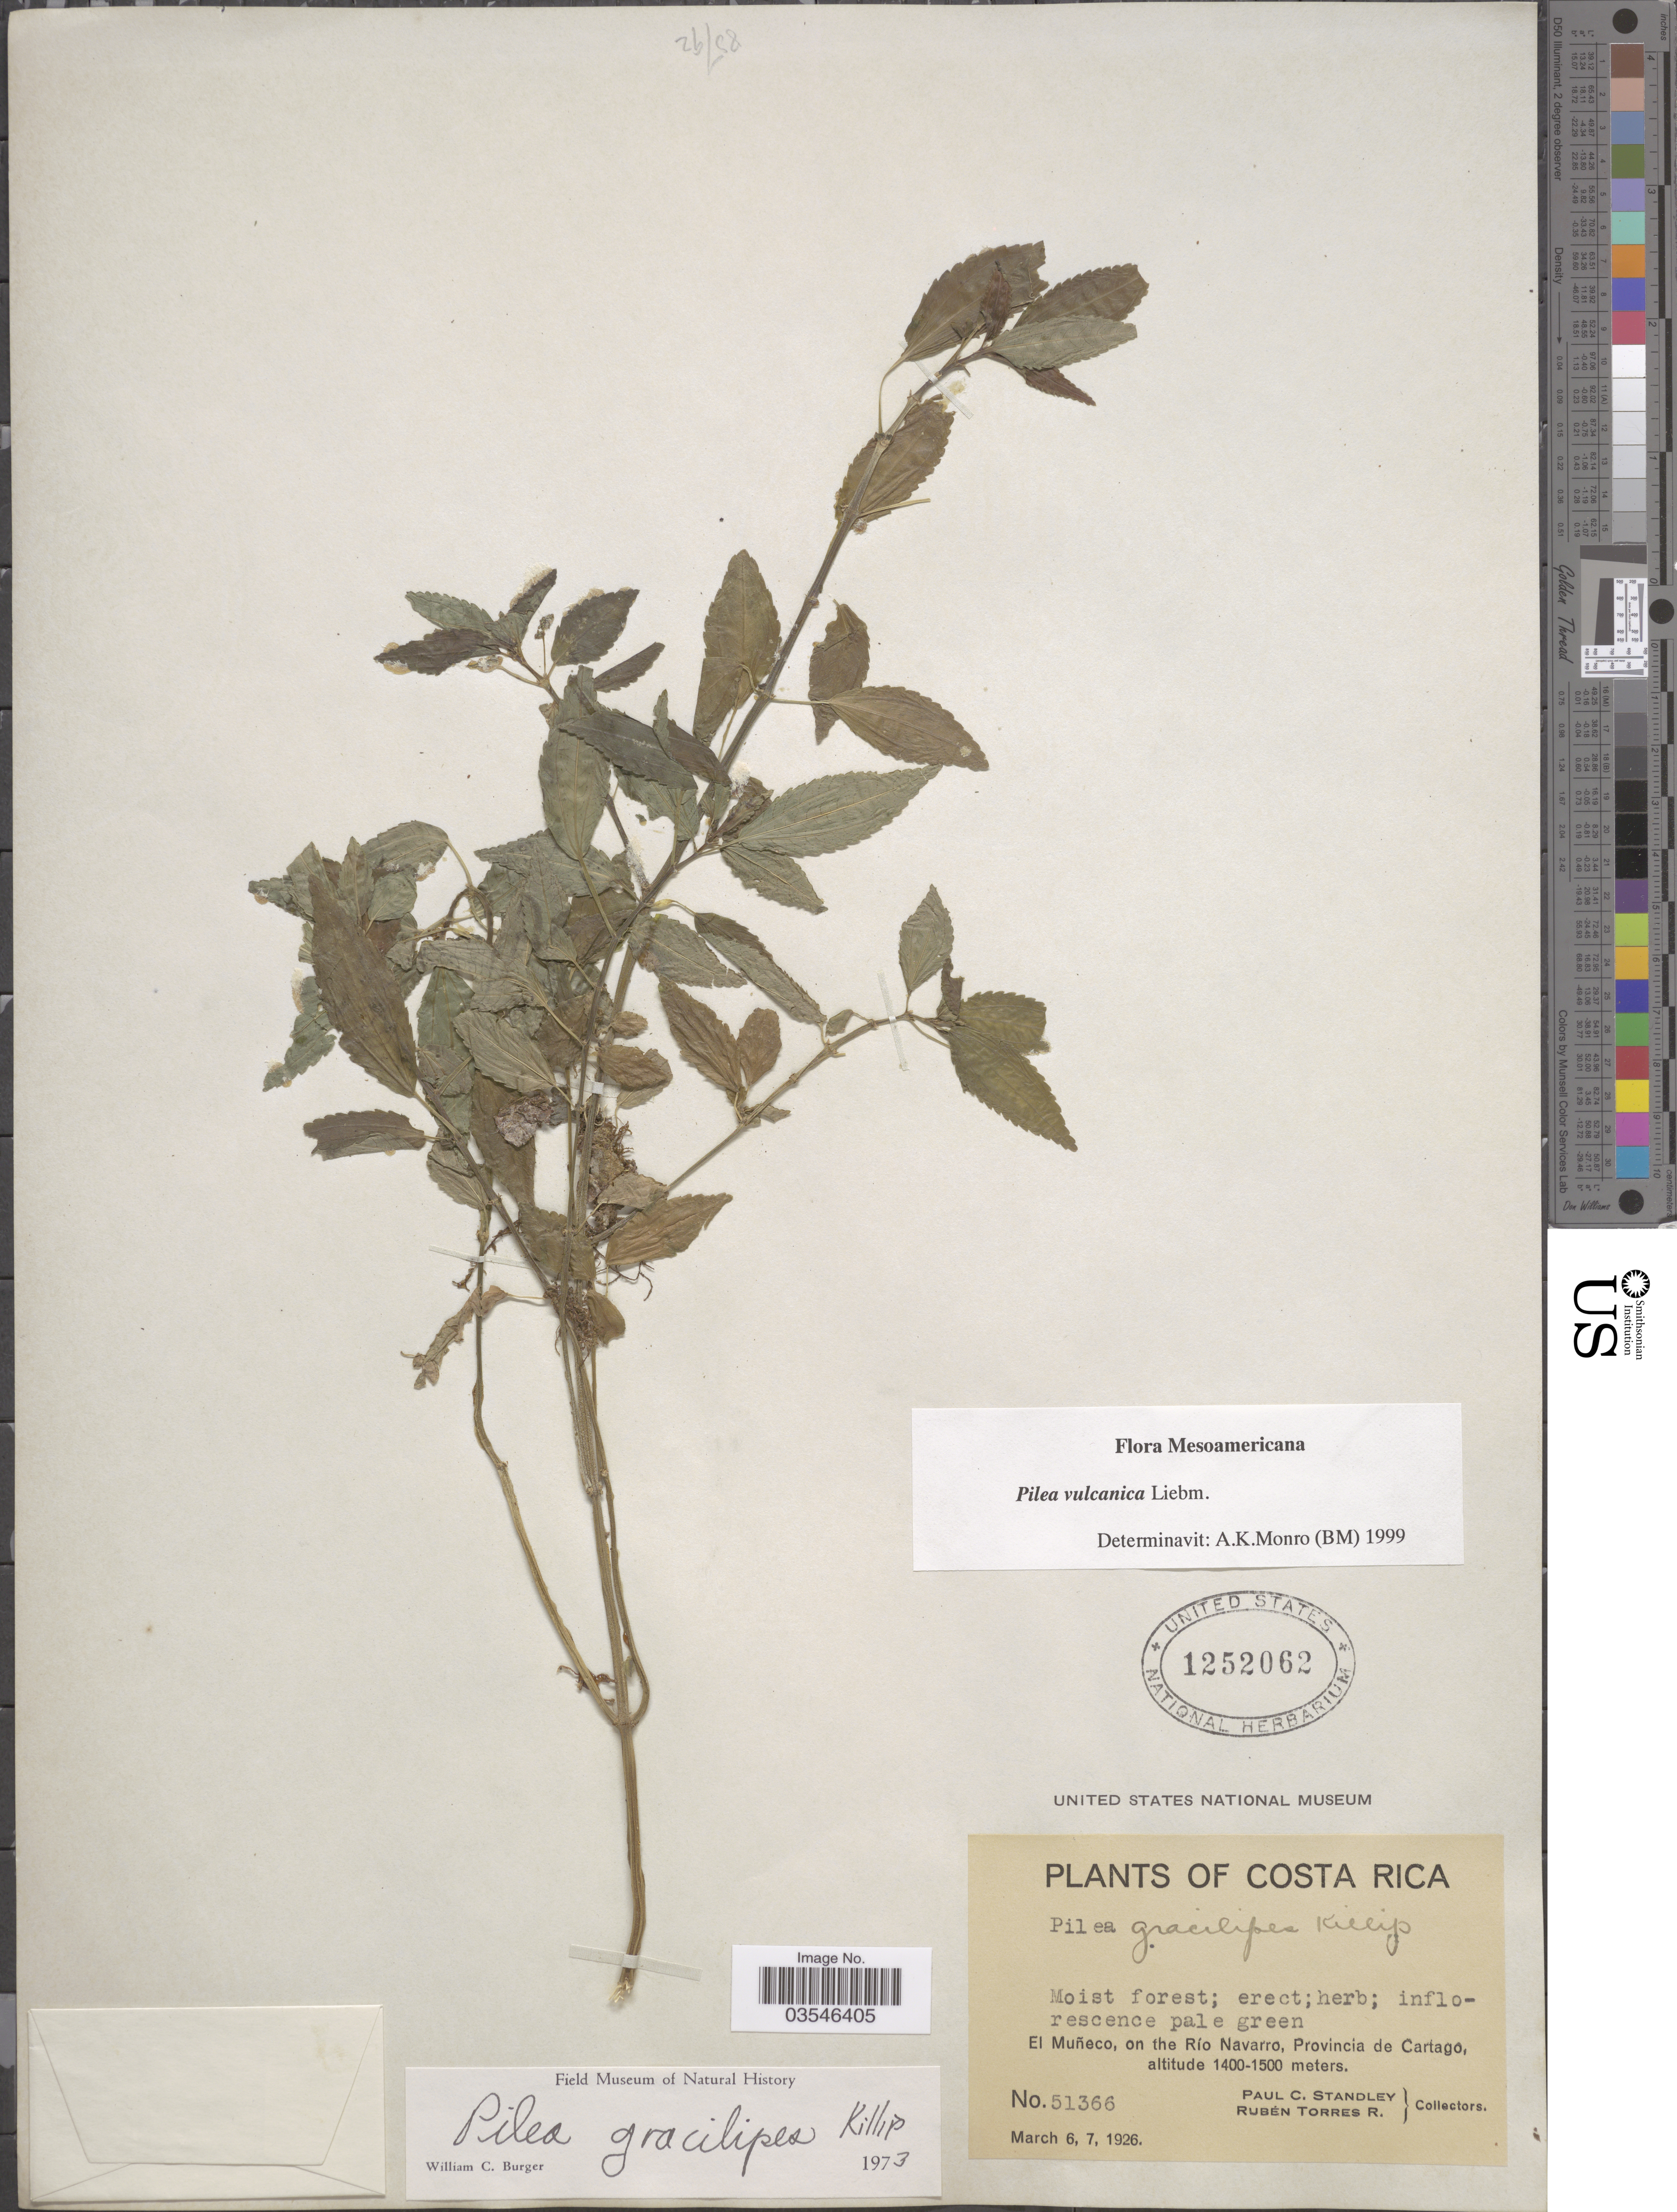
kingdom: Plantae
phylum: Tracheophyta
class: Magnoliopsida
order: Rosales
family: Urticaceae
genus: Pilea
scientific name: Pilea vulcanica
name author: Liebm.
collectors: P. C. Standley & R. Torres Rojas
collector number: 51366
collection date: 1926-03-06/1926-03-07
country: Costa Rica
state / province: Cartago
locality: El Muñeco, on the Río Navarro.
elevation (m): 1400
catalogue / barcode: US 1252062